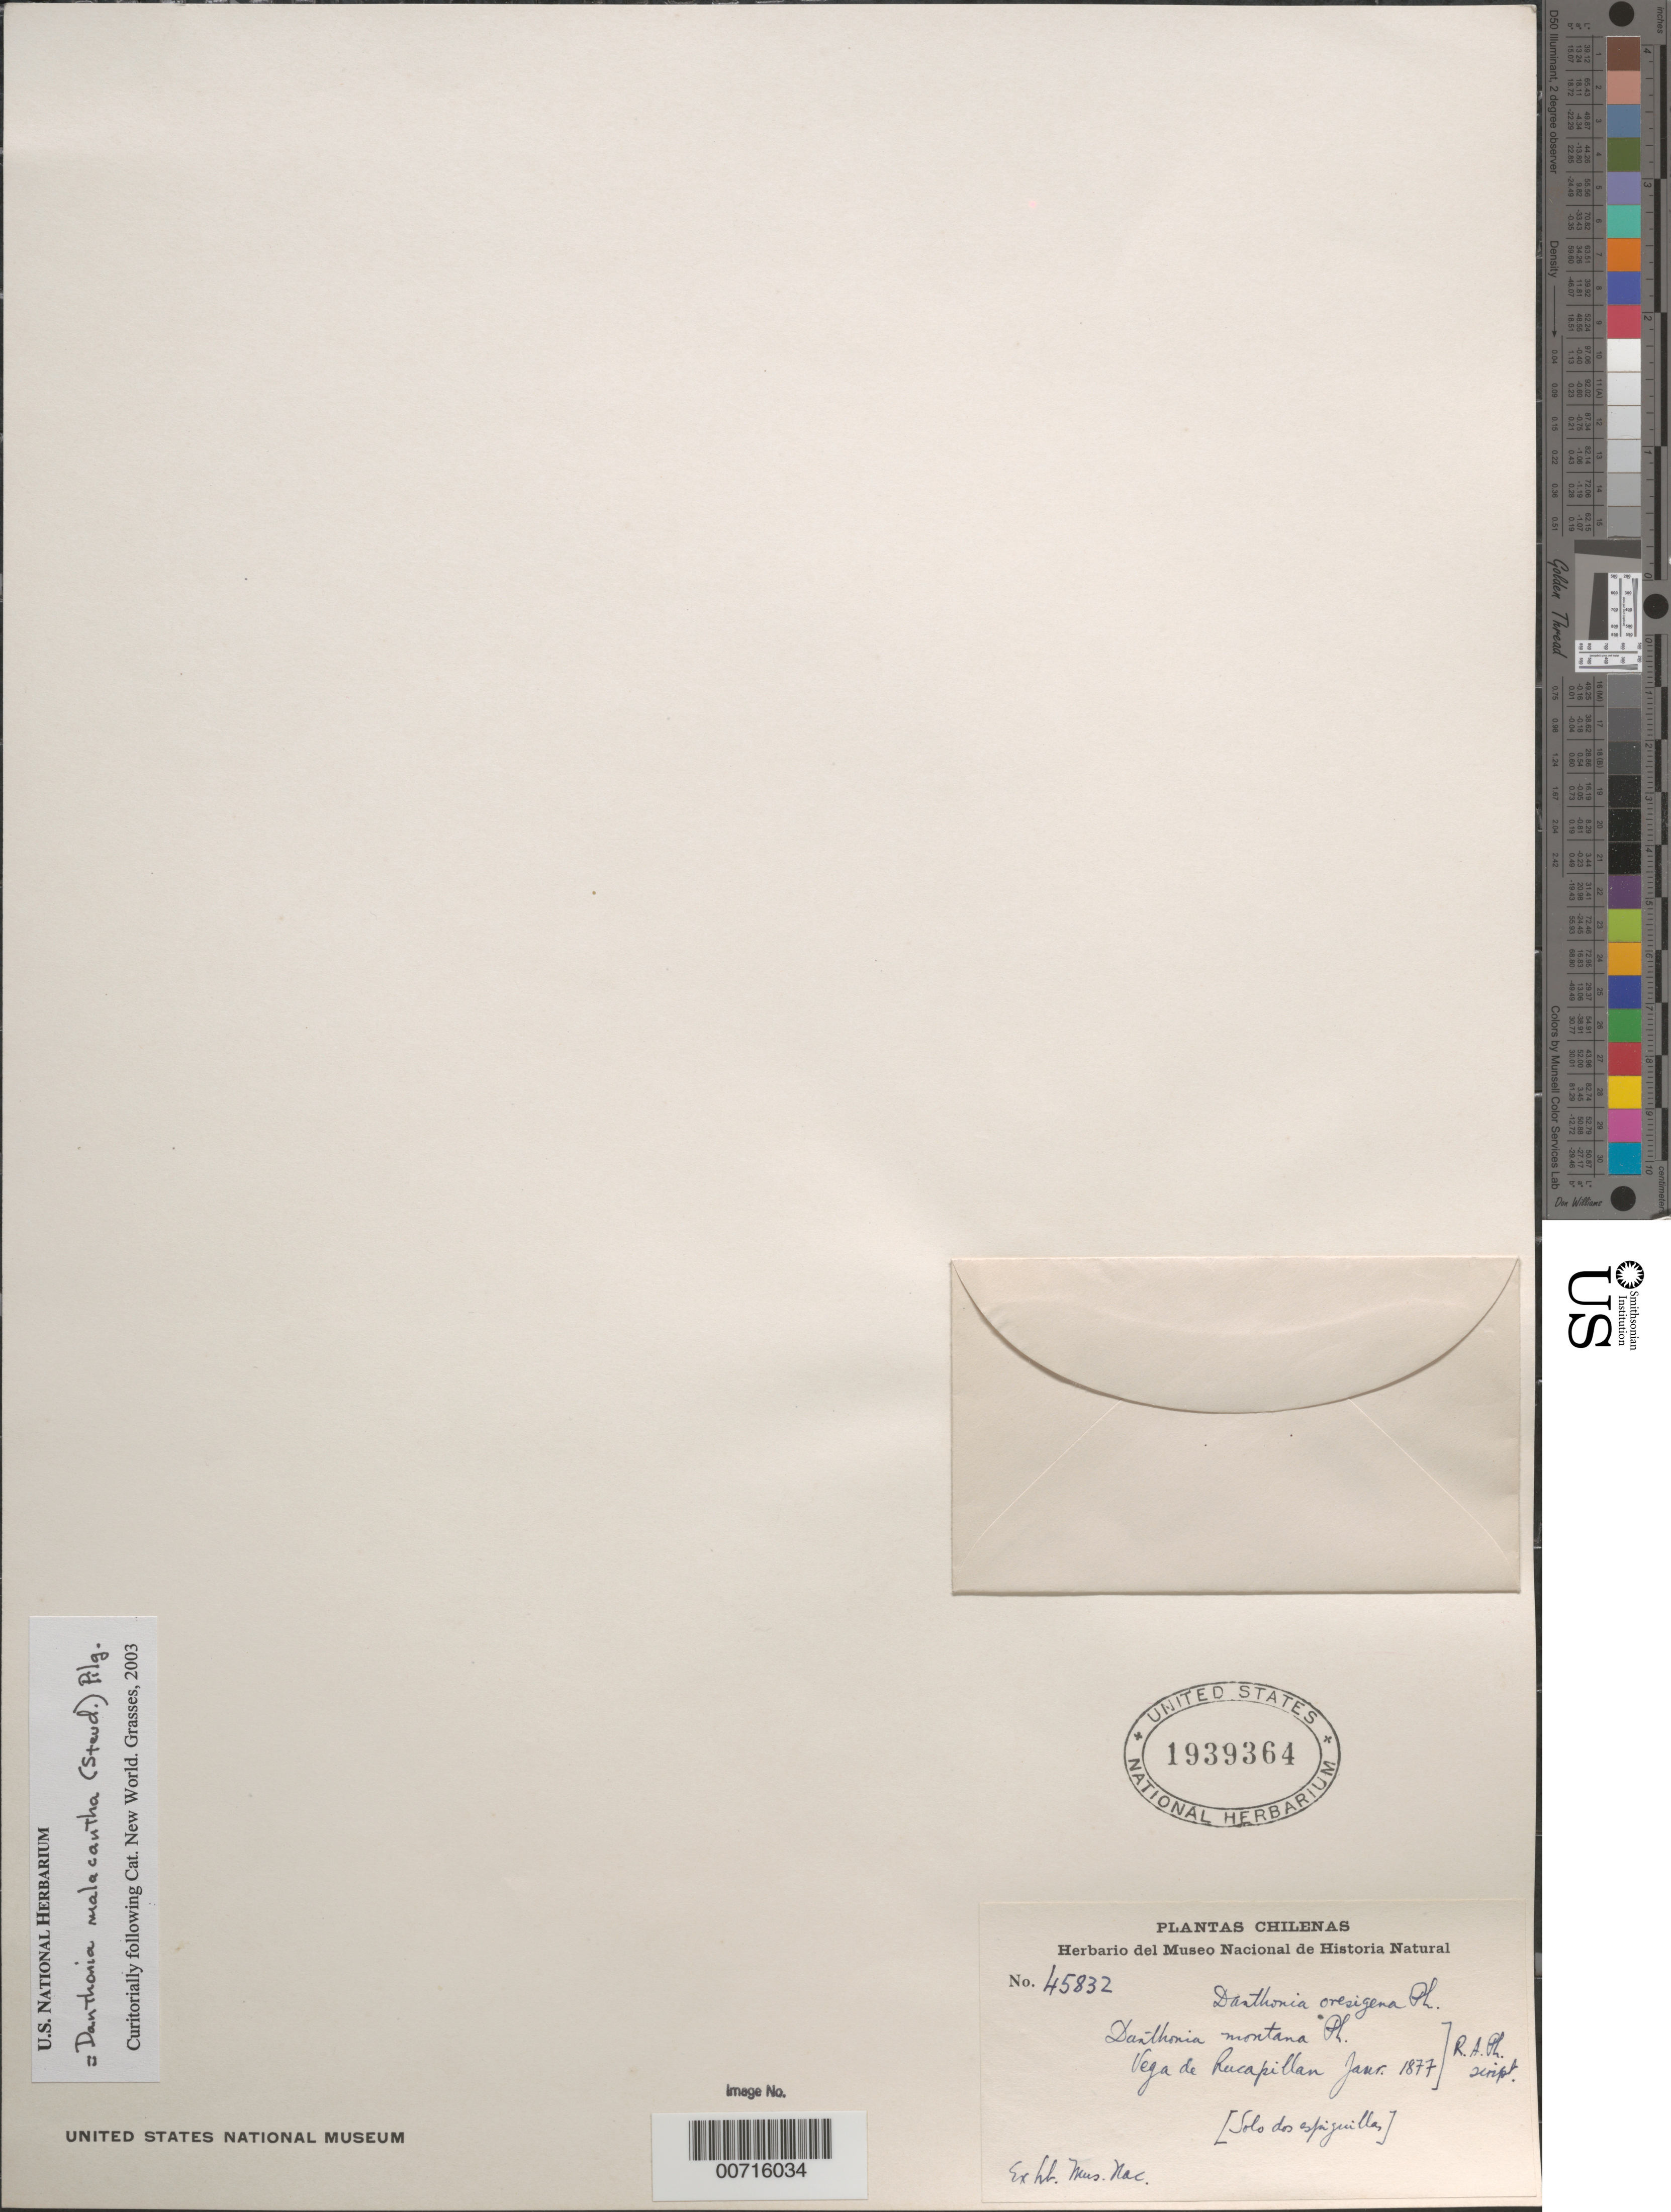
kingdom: Plantae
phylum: Tracheophyta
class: Liliopsida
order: Poales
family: Poaceae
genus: Danthonia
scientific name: Danthonia malacantha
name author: (Steud.) Pilg.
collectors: ex herb. Mus. Nac.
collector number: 45832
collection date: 1877-01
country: Chile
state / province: Araucanía (IX)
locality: Chilnas. Vega de Rucapillan.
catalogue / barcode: US 1939364